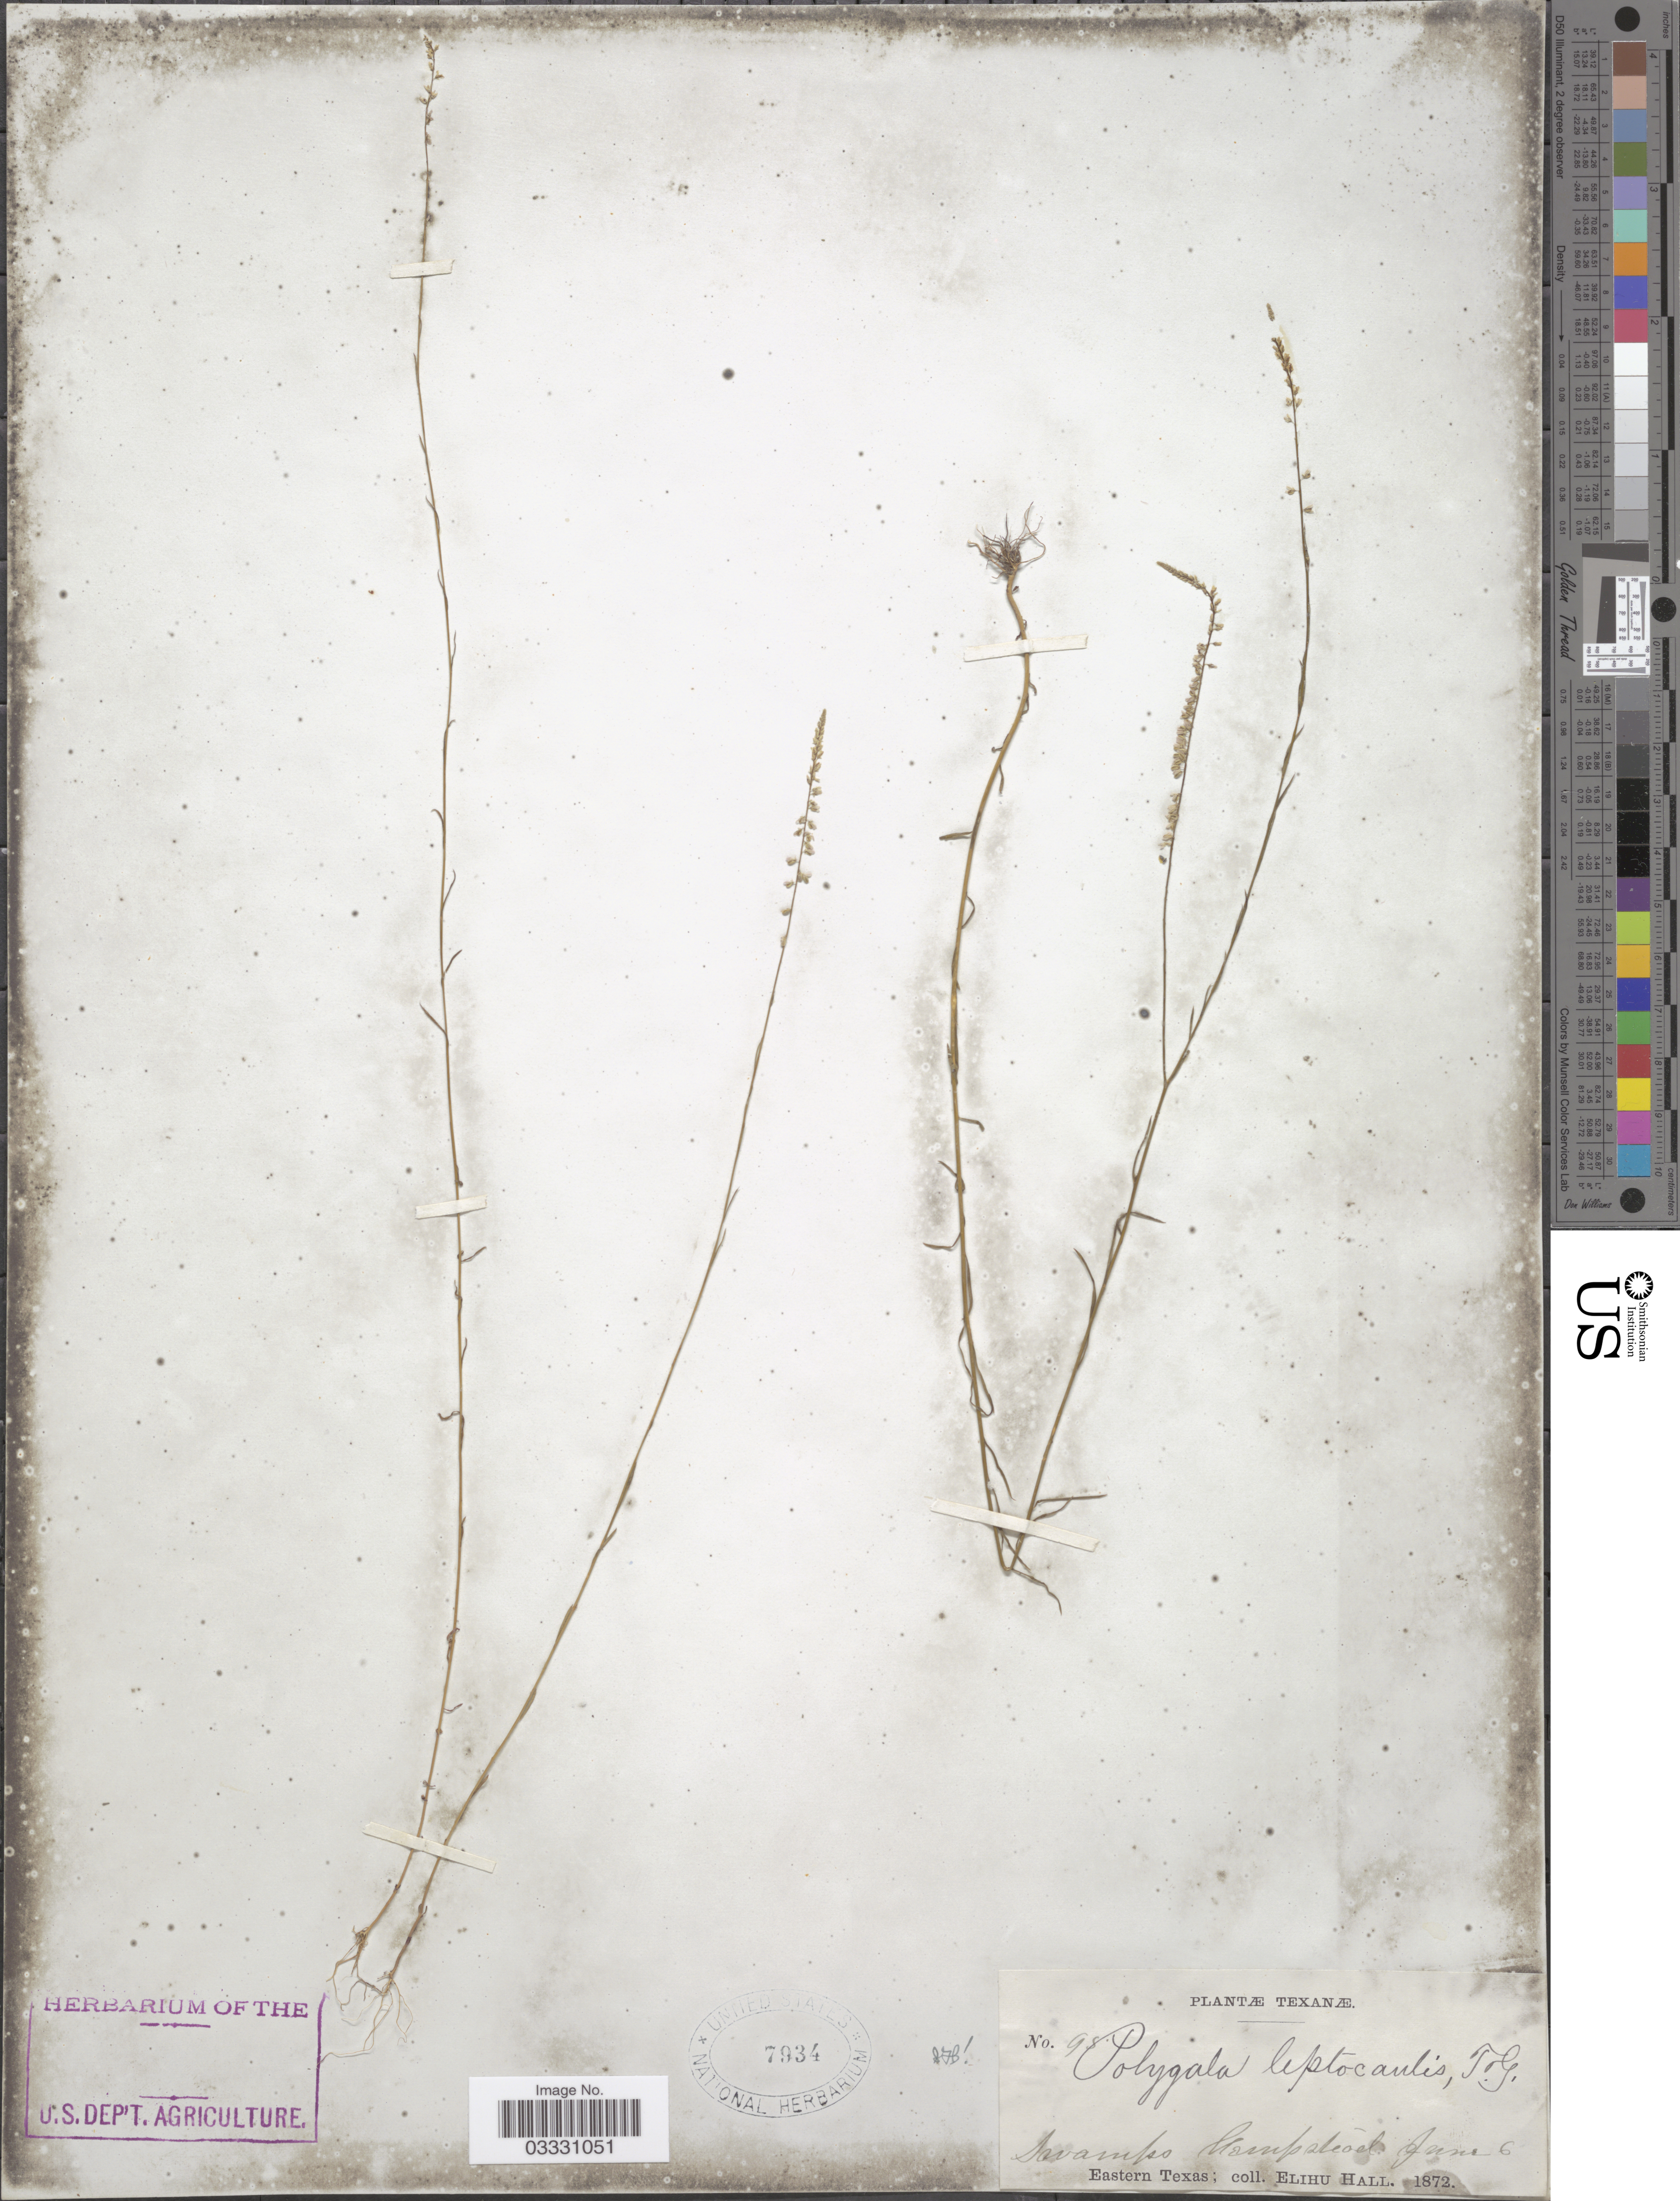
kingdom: Plantae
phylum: Tracheophyta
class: Magnoliopsida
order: Fabales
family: Polygalaceae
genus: Polygala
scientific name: Polygala leptocaulis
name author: Torr. & A. Gray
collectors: E. Hall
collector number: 95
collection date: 1872-06-06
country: United States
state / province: Texas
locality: Hempstead.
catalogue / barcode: US 7934